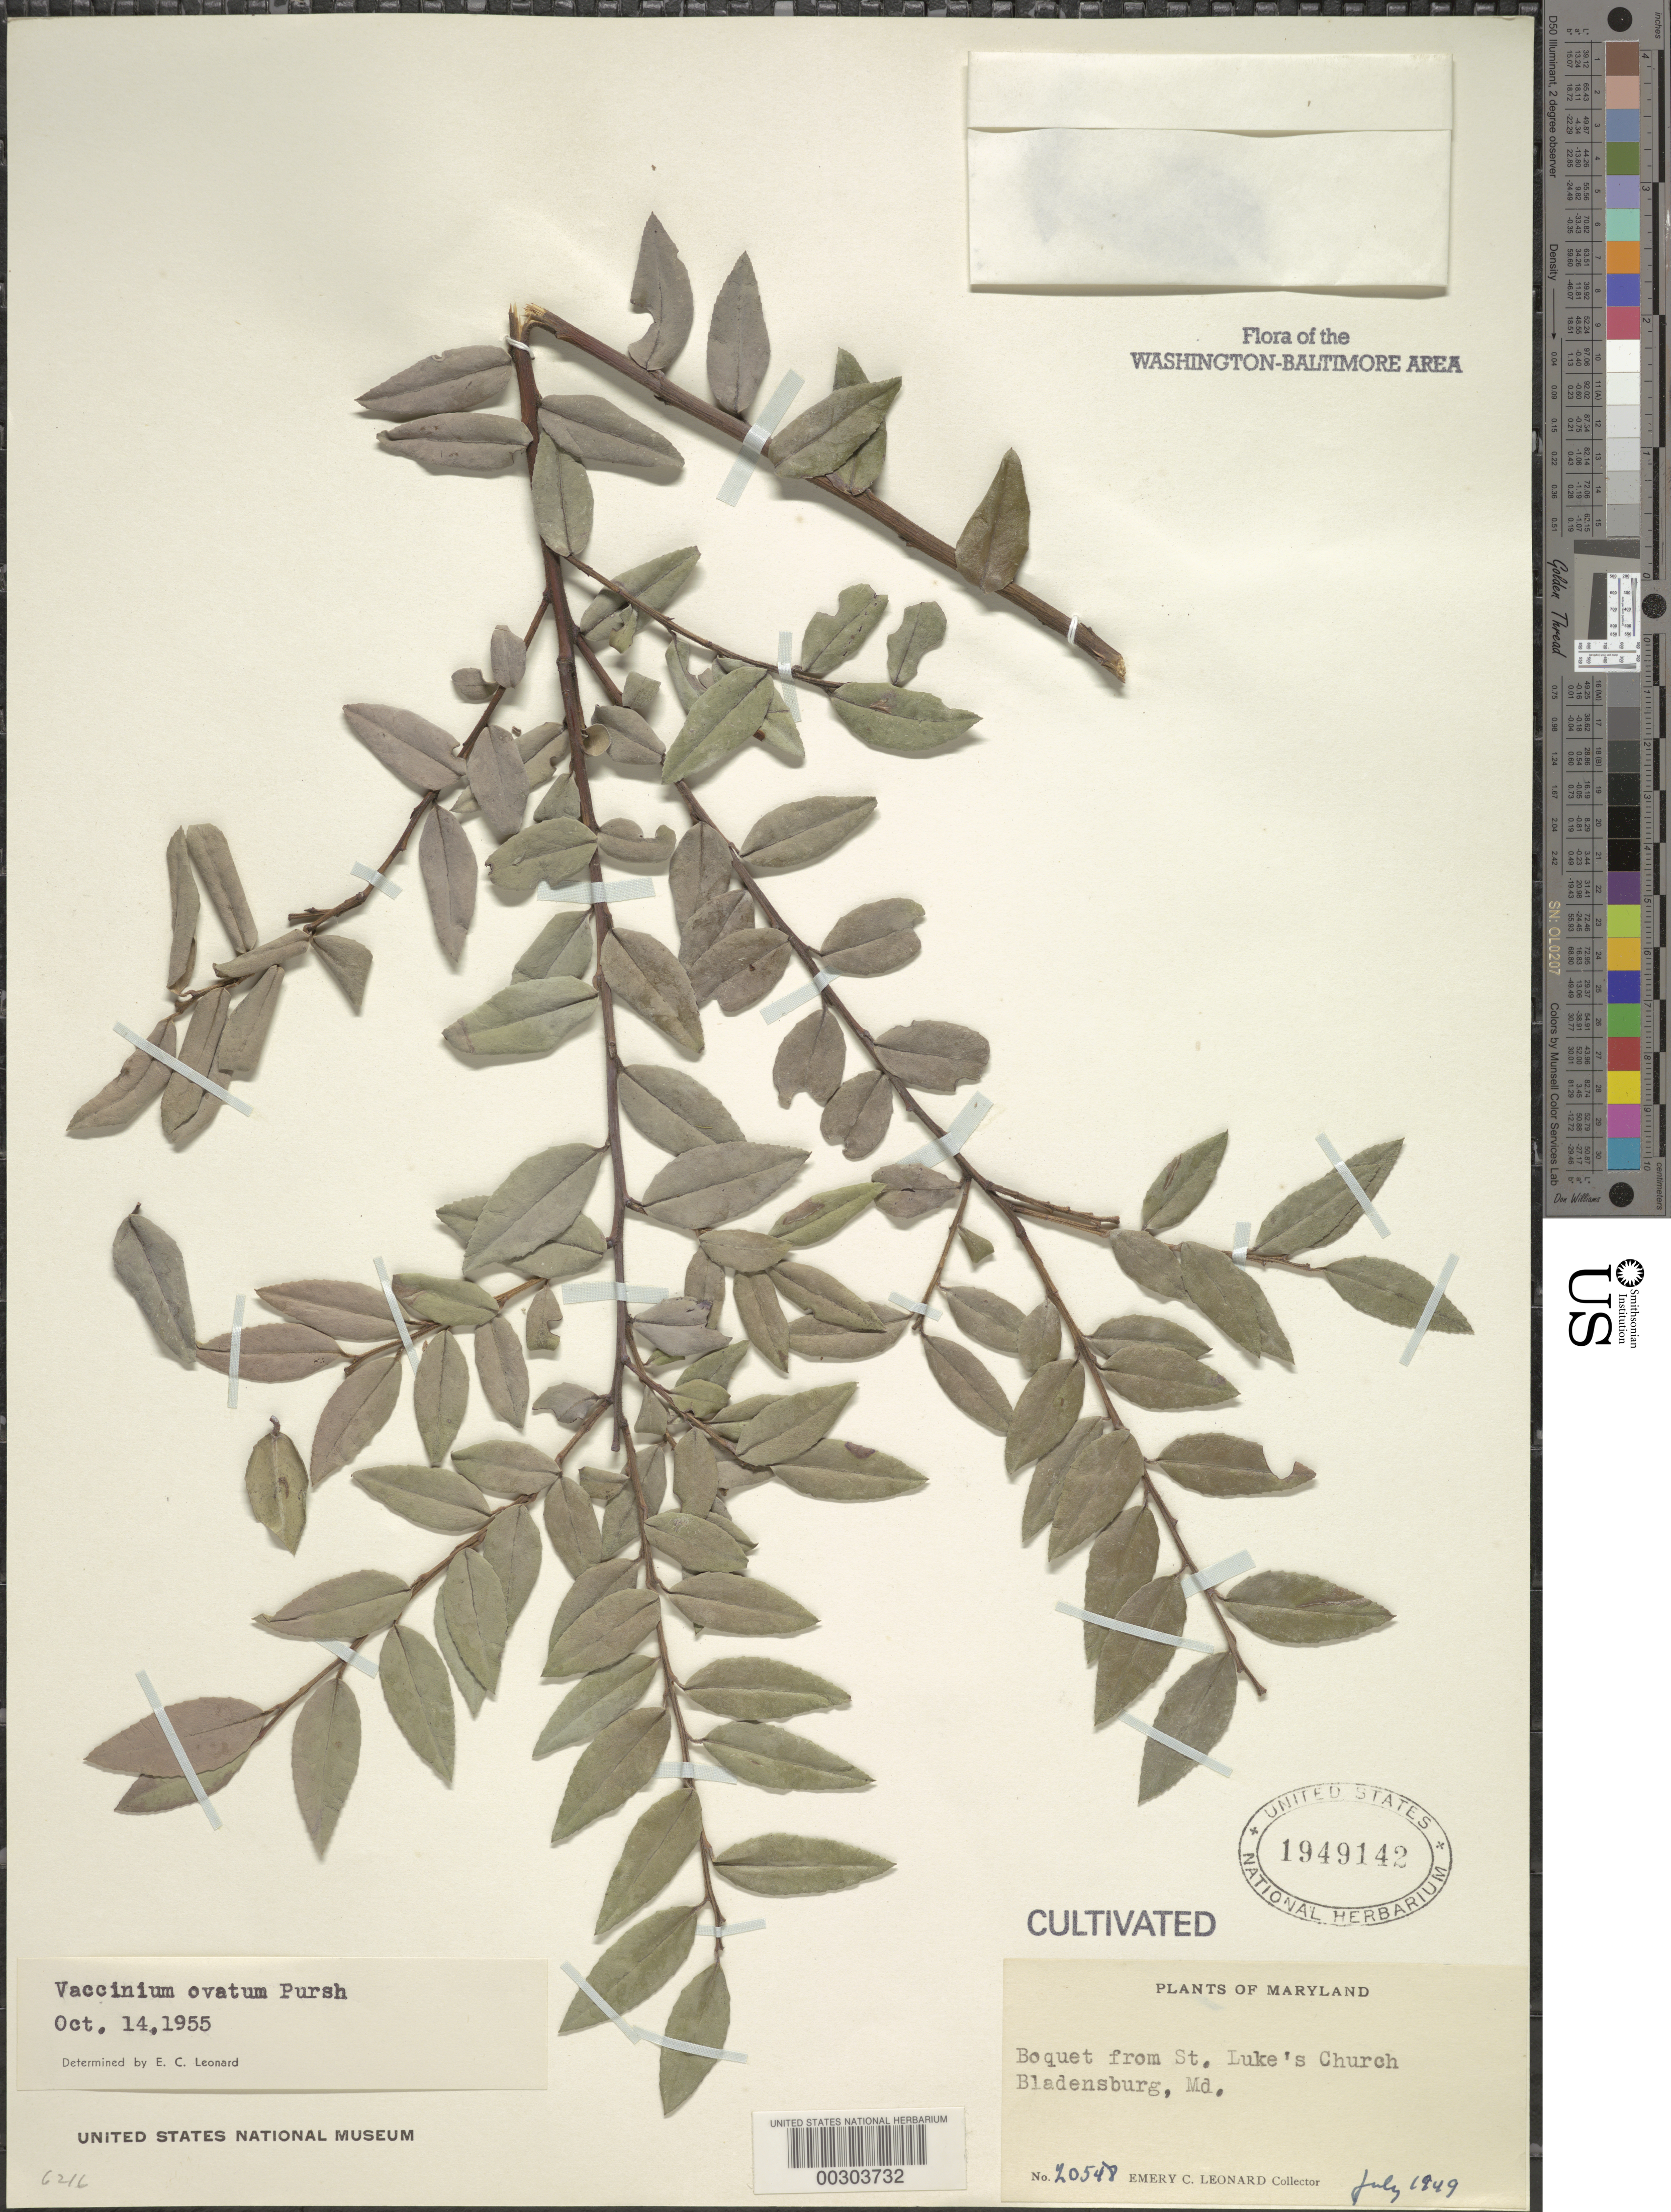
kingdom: Plantae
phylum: Tracheophyta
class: Magnoliopsida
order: Ericales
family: Ericaceae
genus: Vaccinium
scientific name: Vaccinium ovatum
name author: Pursh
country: United States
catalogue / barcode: US 1949142